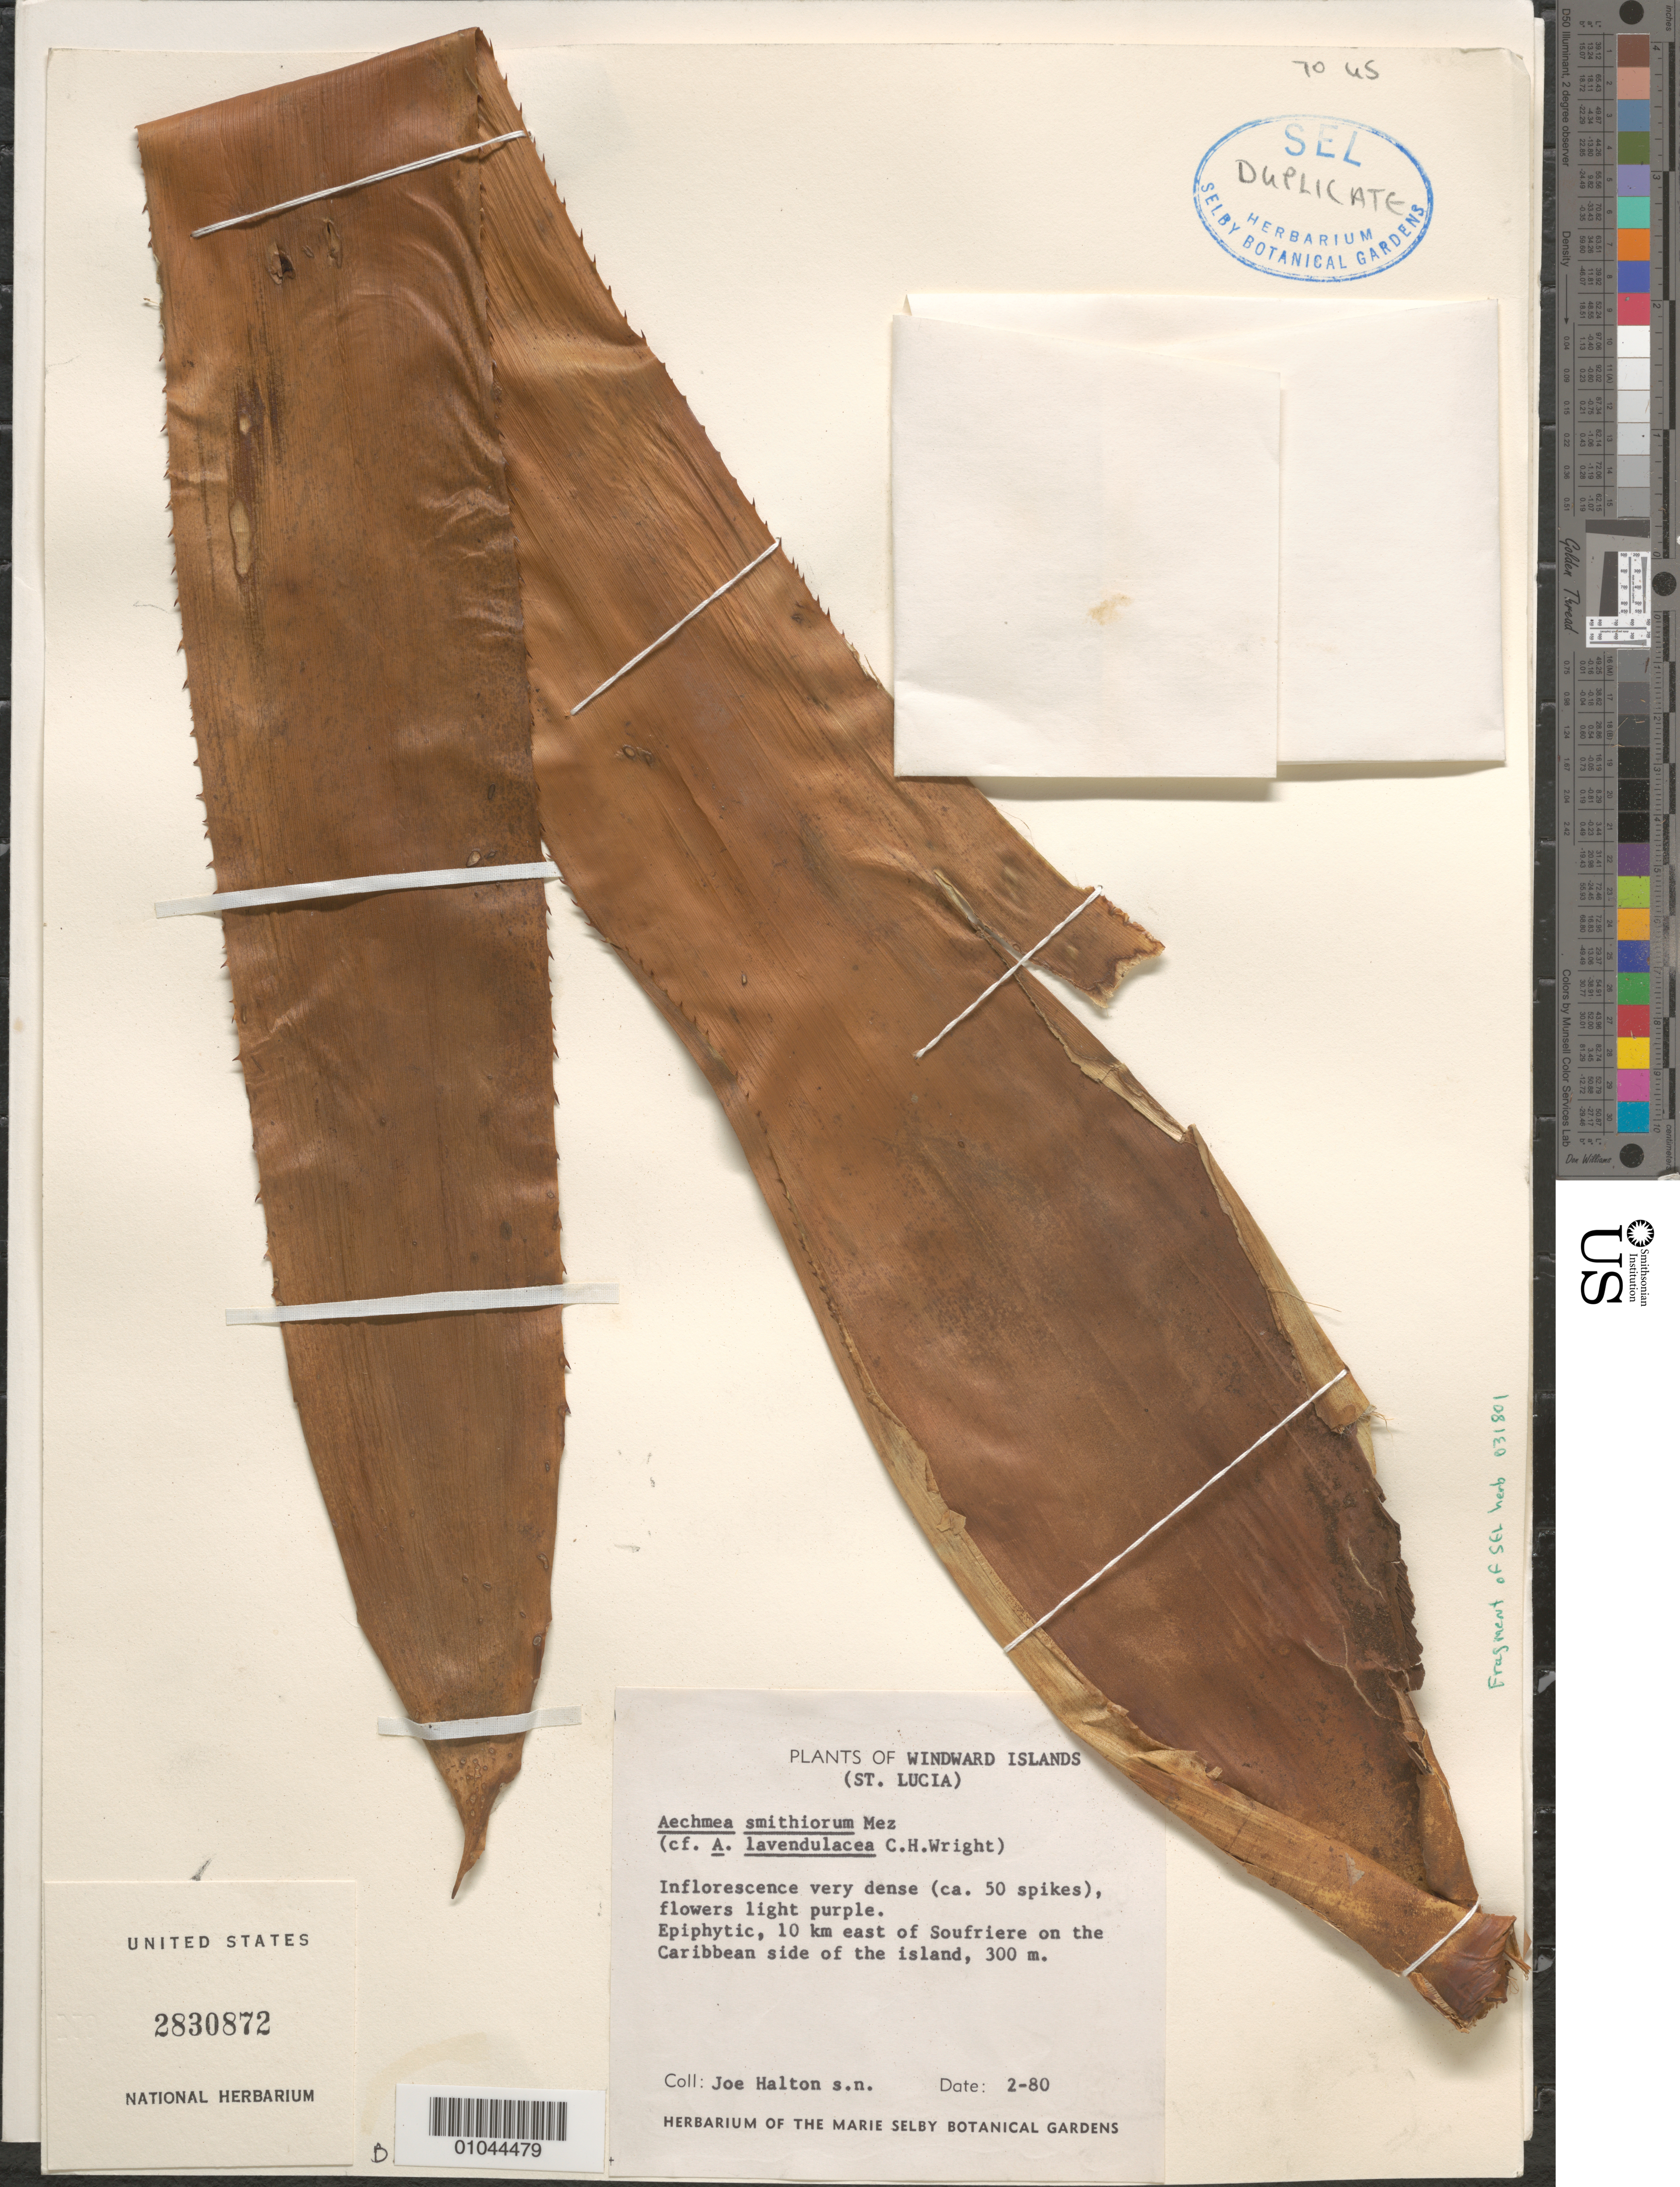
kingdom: Plantae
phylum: Tracheophyta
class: Liliopsida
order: Poales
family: Bromeliaceae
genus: Aechmea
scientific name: Aechmea lavandulacea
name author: C.H. Wright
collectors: J. Halton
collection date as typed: Feb 1980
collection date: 1980-02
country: St. Lucia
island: St. Lucia I.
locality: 10km east of Soufriere on the Caribbean side of the island,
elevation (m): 300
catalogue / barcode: US 2830872